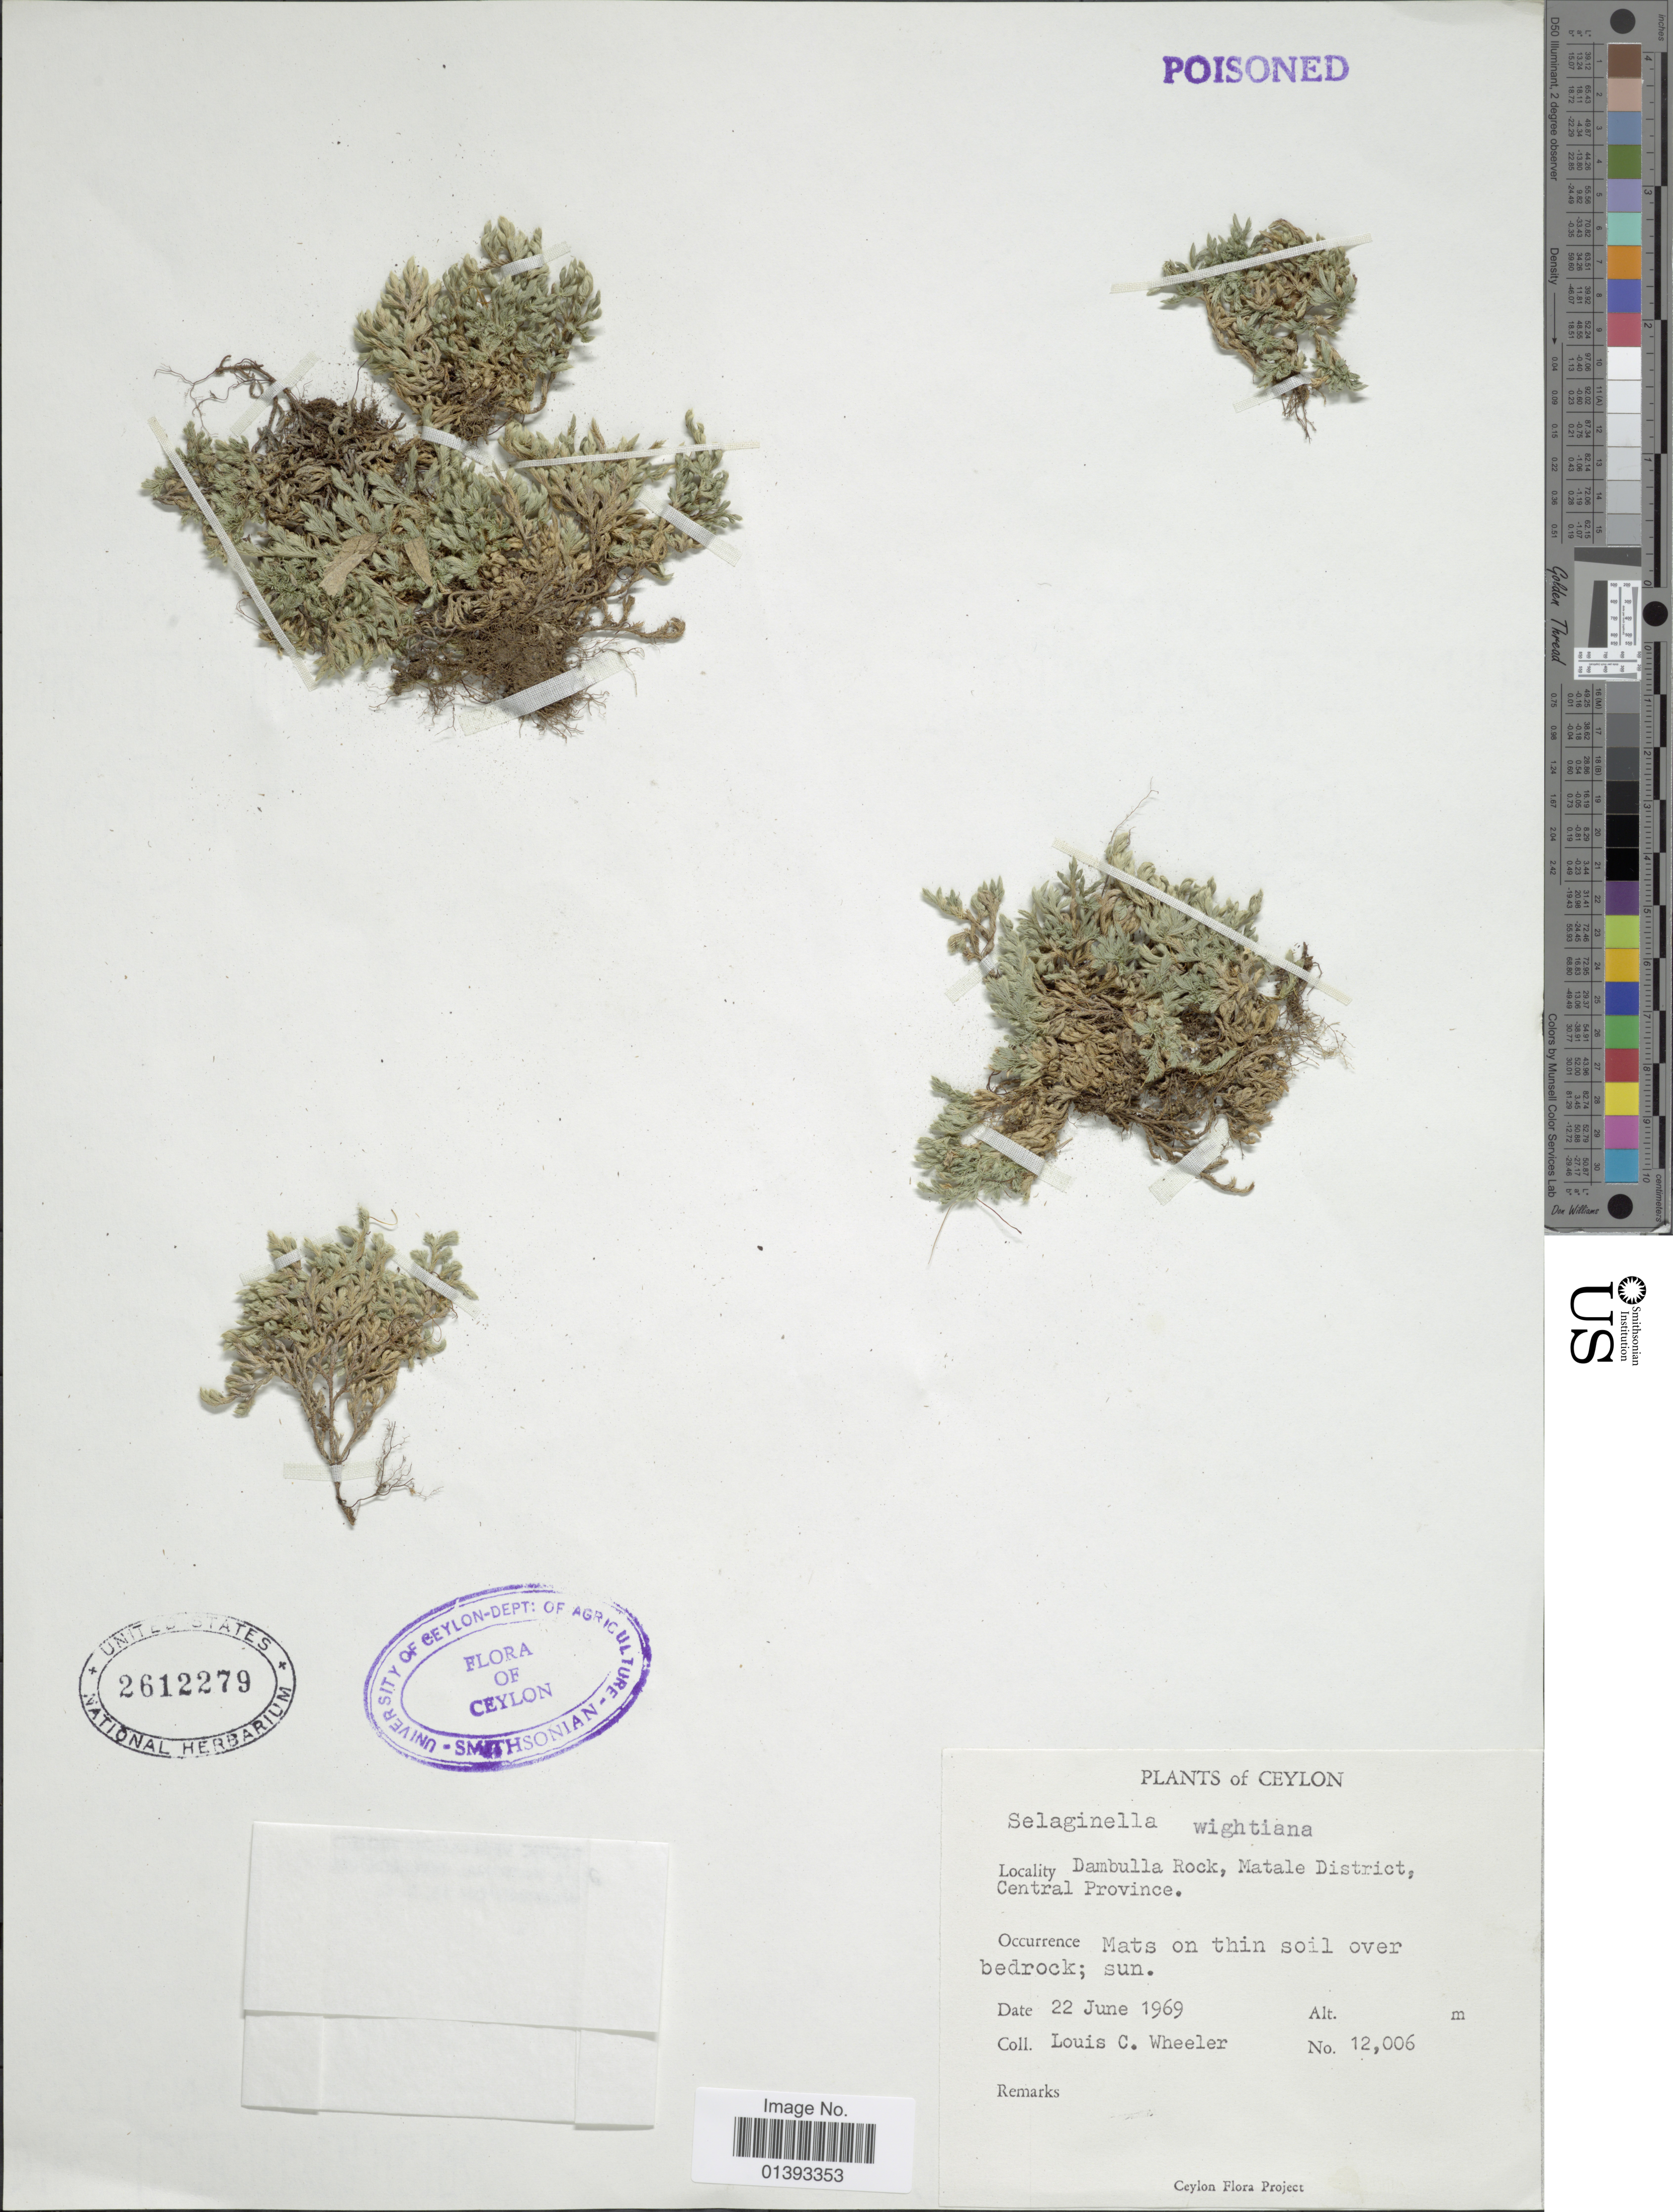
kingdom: Plantae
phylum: Tracheophyta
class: Lycopodiopsida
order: Selaginellales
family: Selaginellaceae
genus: Selaginella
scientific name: Selaginella wrightii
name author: Hieron.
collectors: L. C. Wheeler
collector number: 12006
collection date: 1969-06-22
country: Sri Lanka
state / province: Central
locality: Ceylon, Dambulla Rock, Matale District, Central Province, mats on thin soil over bedrock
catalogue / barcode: US 2612279